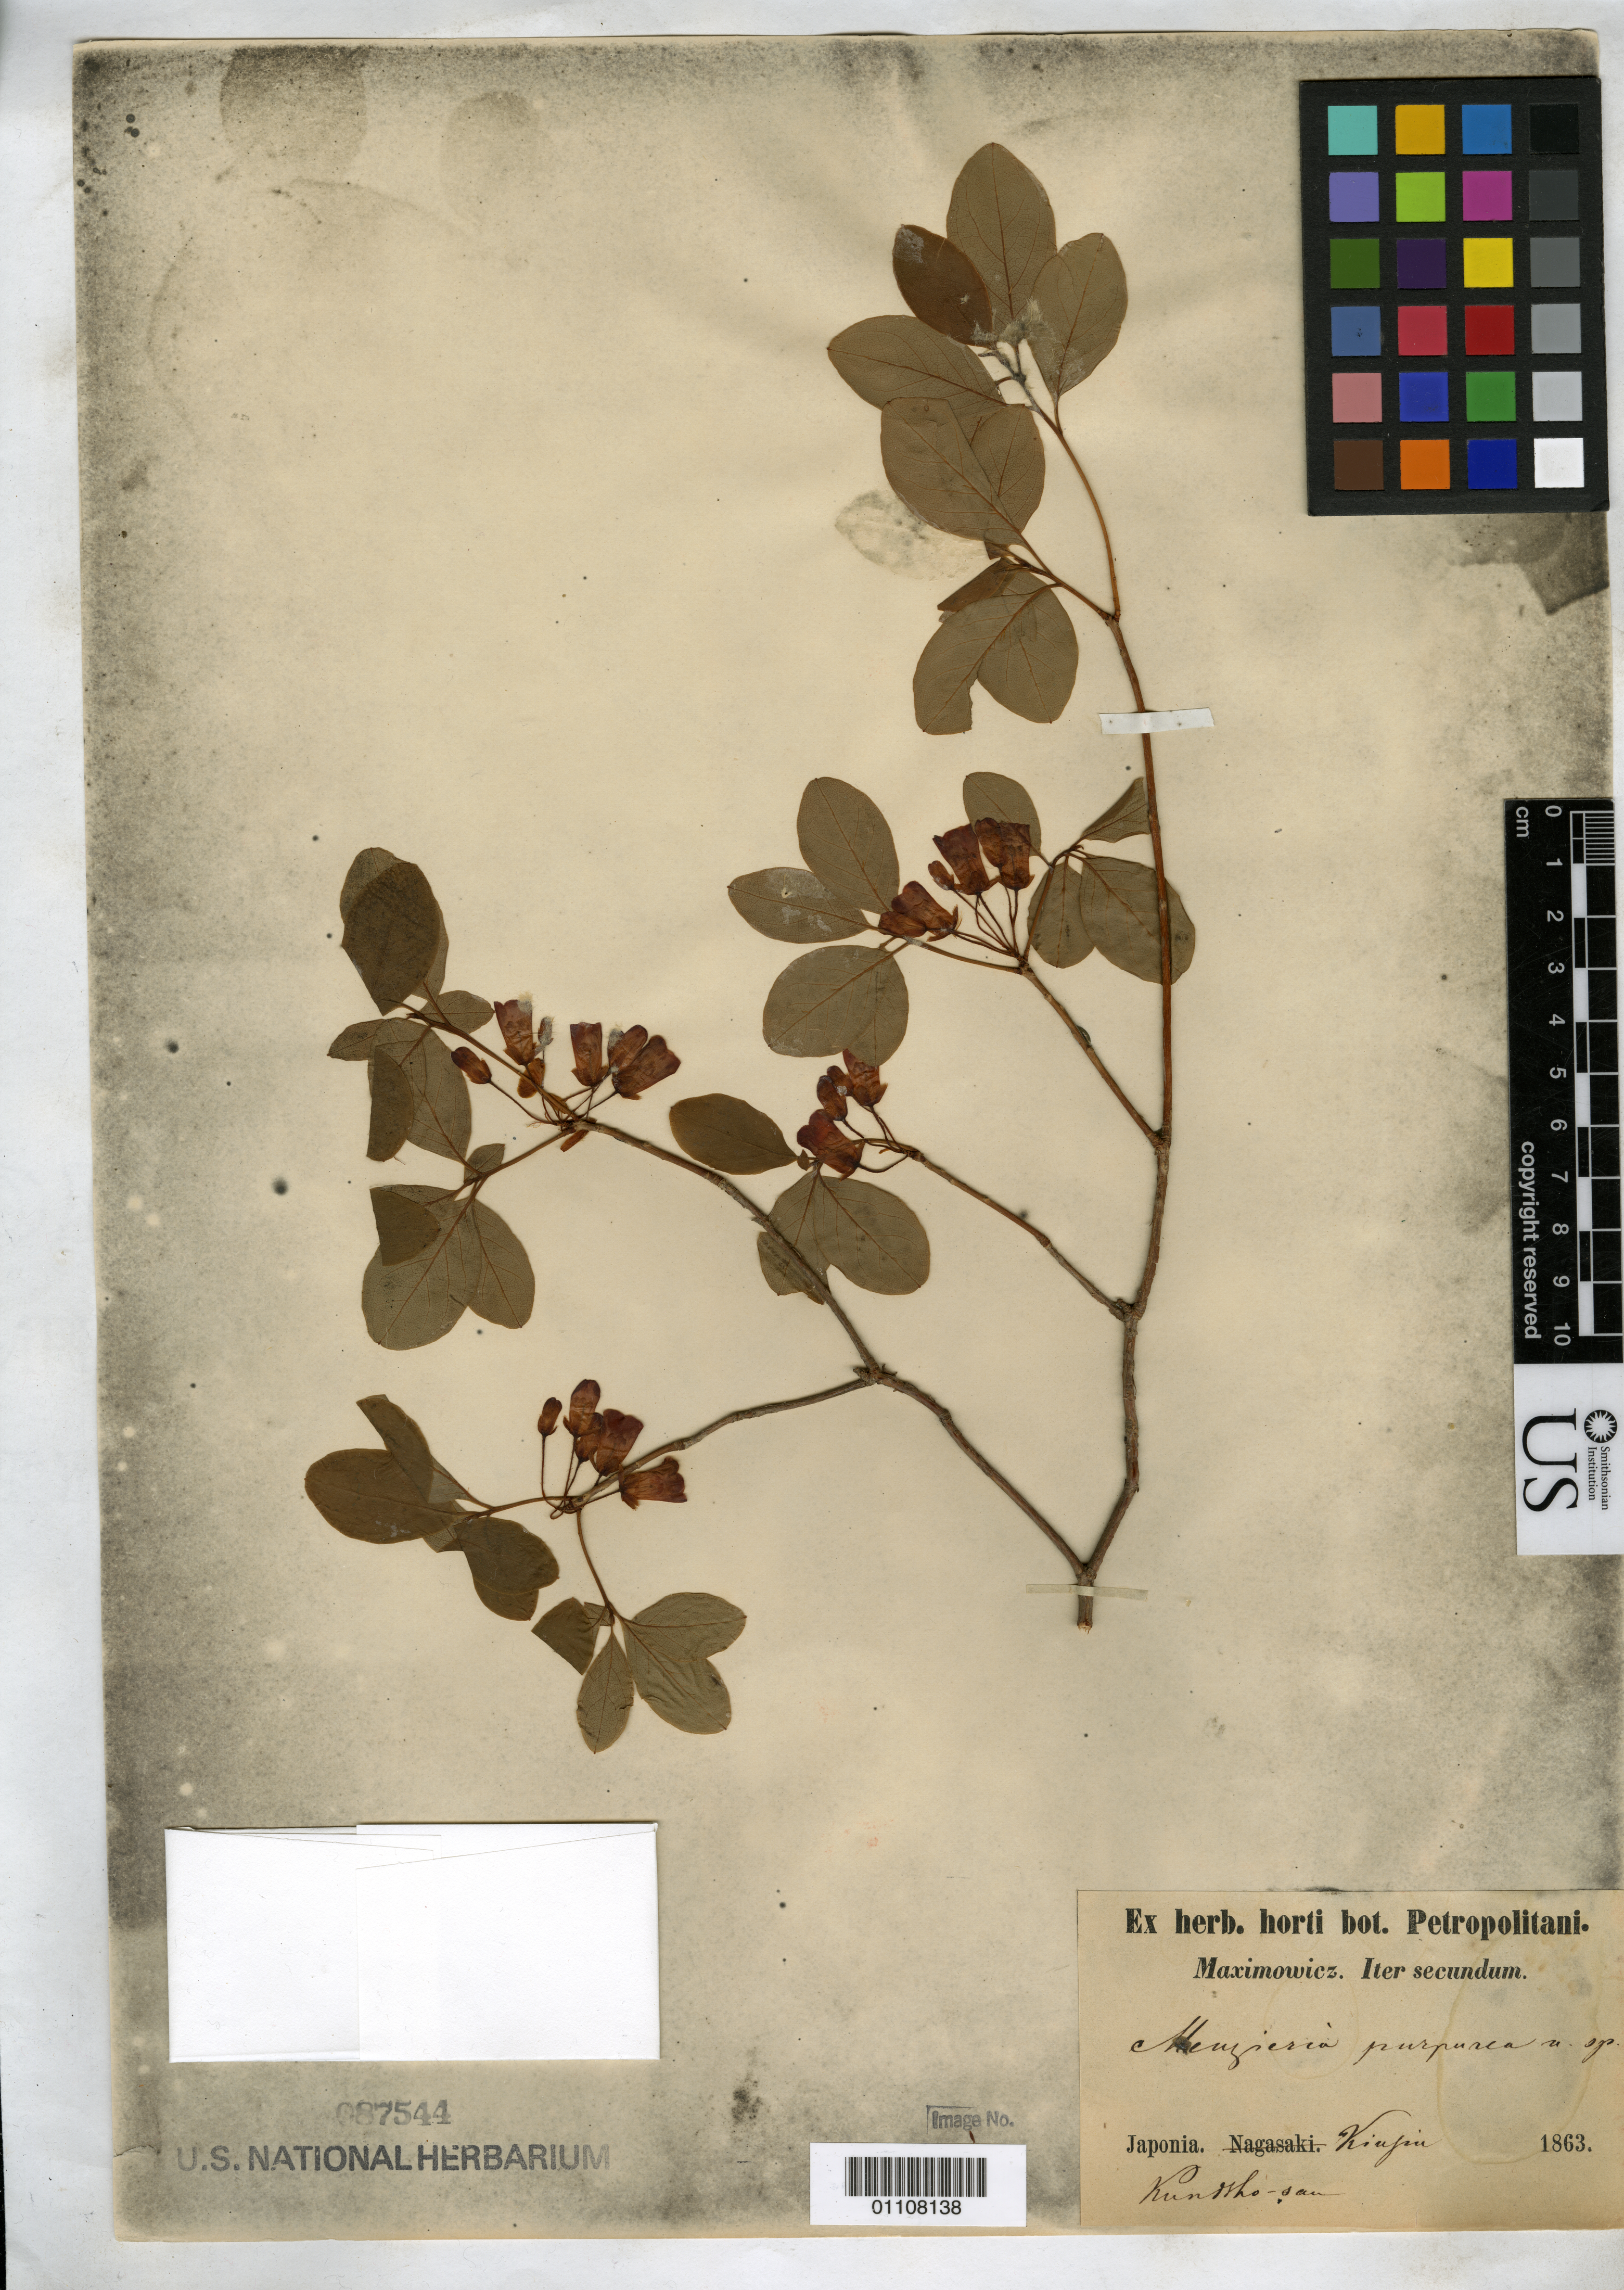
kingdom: Plantae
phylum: Tracheophyta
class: Magnoliopsida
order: Ericales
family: Ericaceae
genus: Menziesia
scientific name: Menziesia purpurea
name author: Maxim.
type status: Possible Type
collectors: Maximowicz, --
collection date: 1863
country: Japan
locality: Kinjin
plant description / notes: Label, "Japonia. Kinjin. Kunosho-san" [=collector?]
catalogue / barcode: US 87544